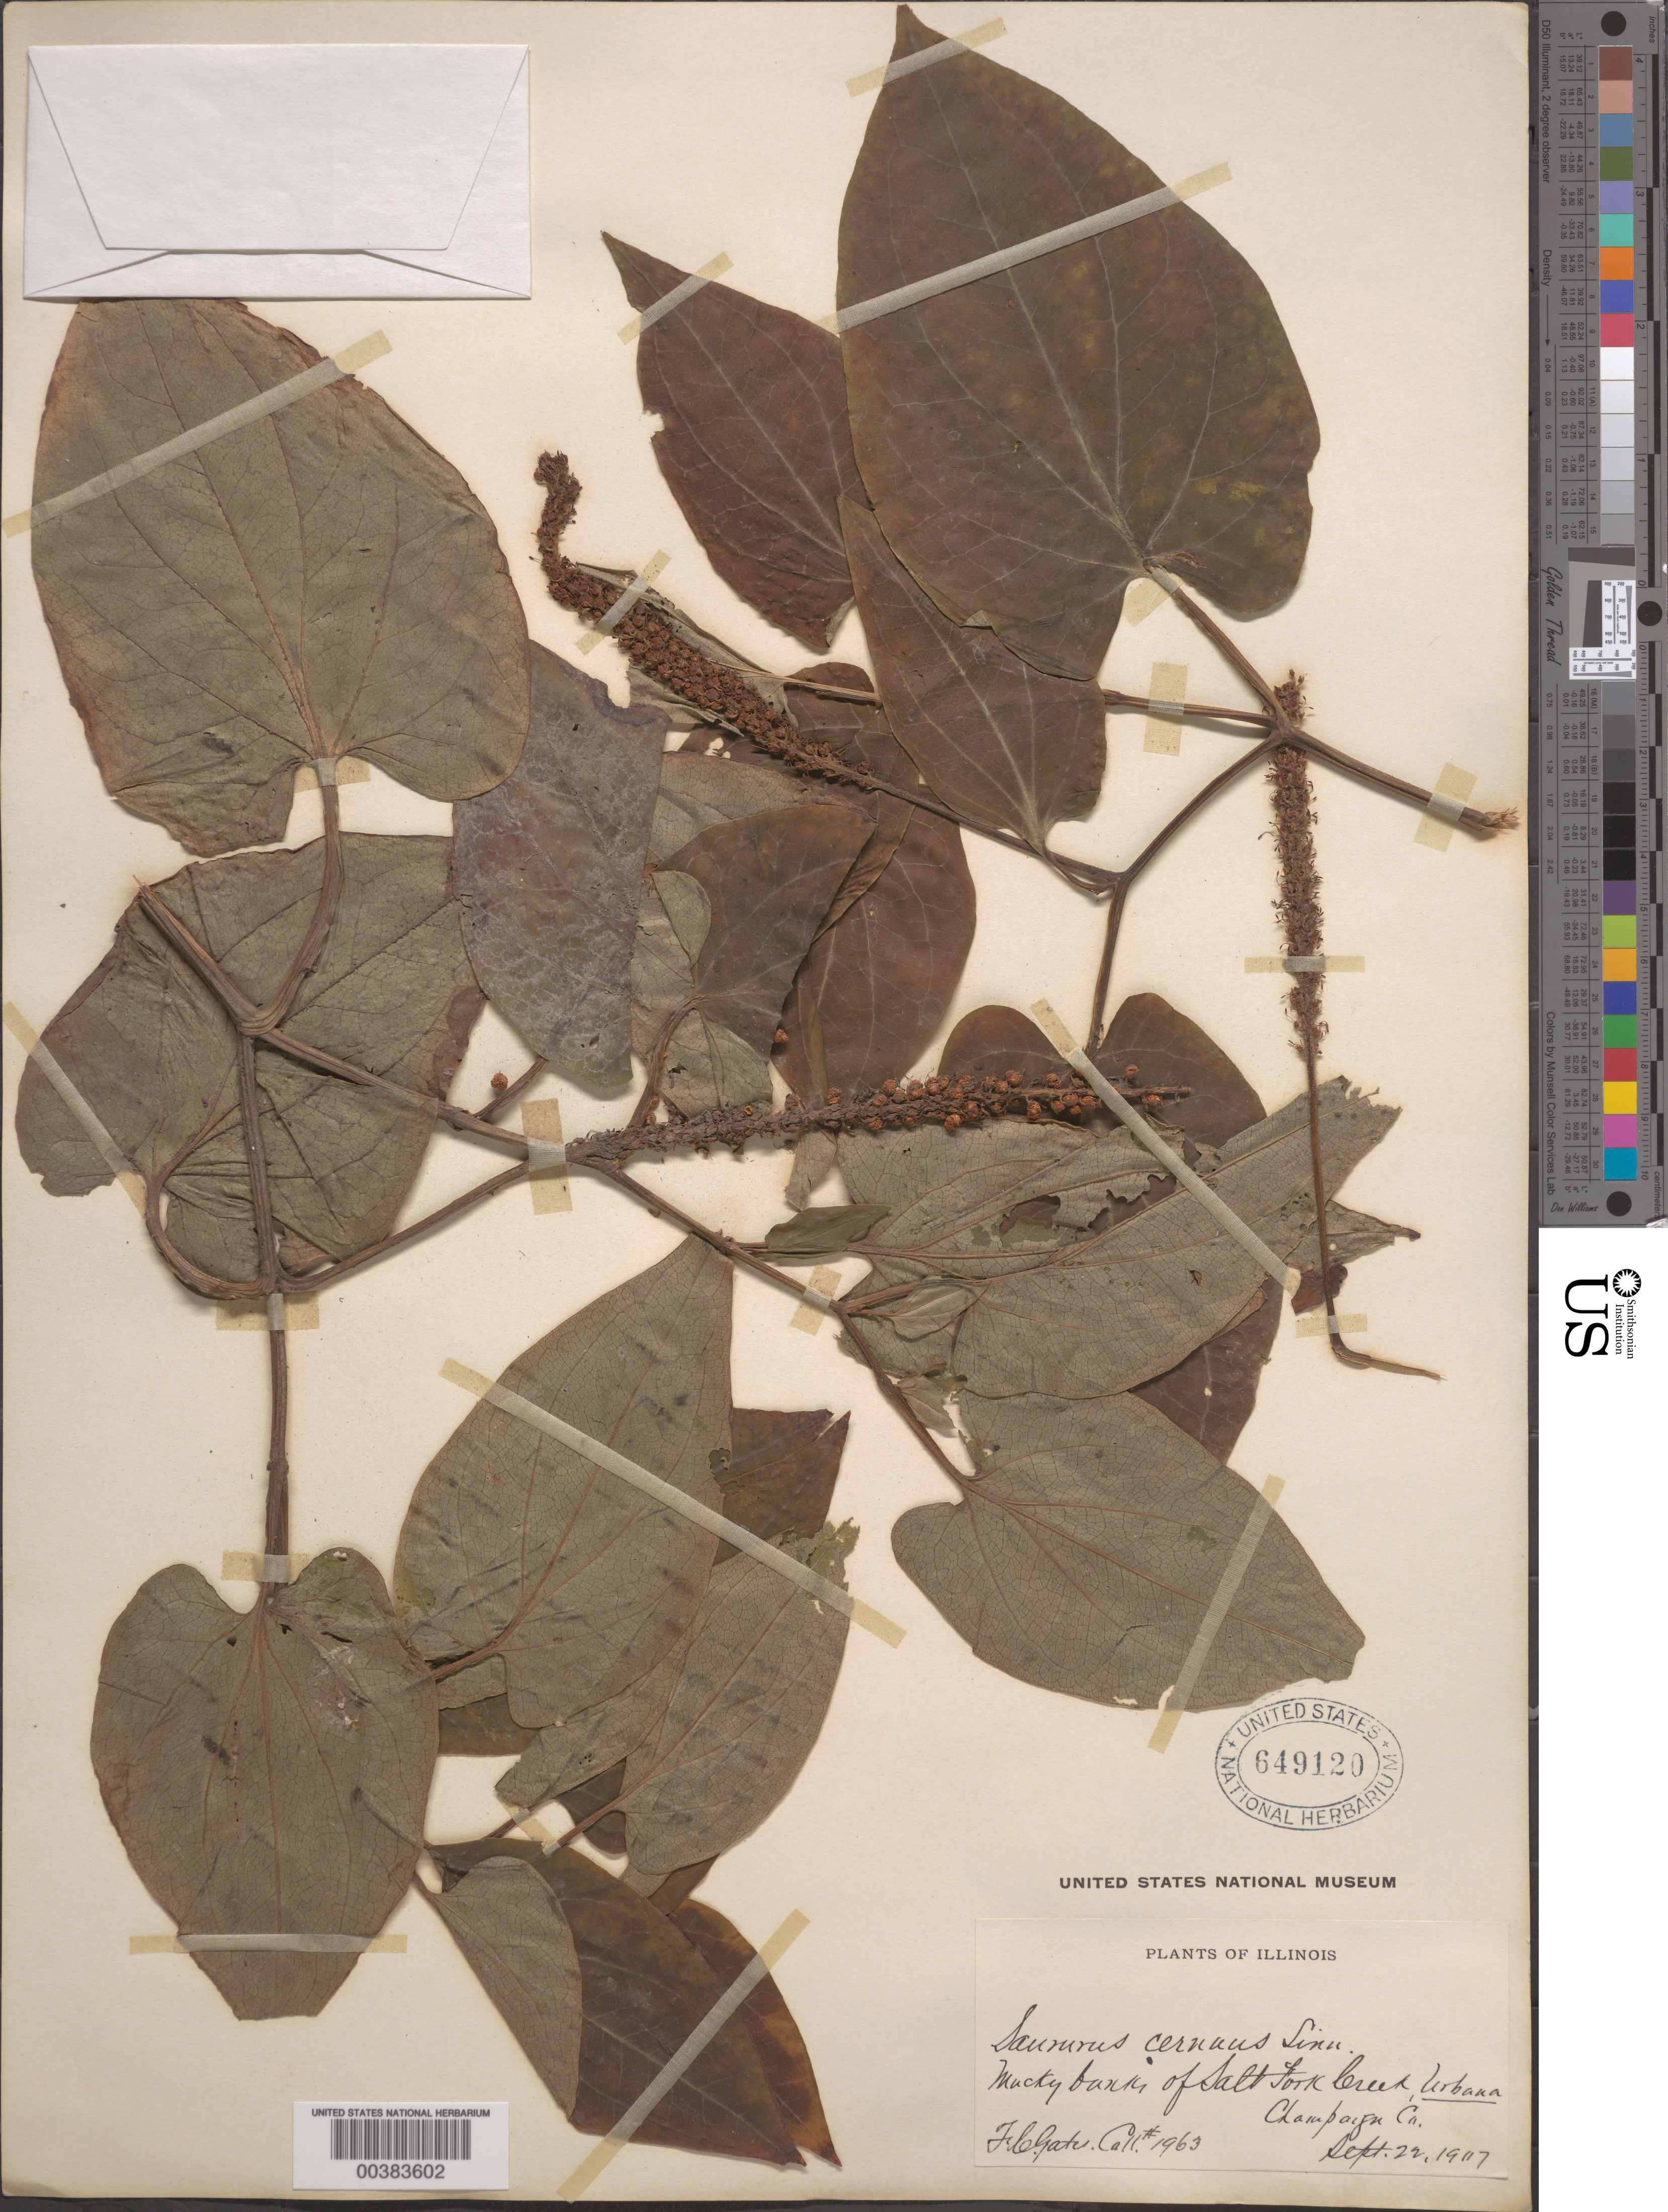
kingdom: Plantae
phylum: Tracheophyta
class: Magnoliopsida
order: Piperales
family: Saururaceae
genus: Saururus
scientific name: Saururus cernuus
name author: L.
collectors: F. C. Gates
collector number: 1963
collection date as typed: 22 Sep 1907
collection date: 1907-09-22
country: United States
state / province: Illinois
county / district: Champaign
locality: Urbana, Salt Fork Creek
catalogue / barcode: US 649120